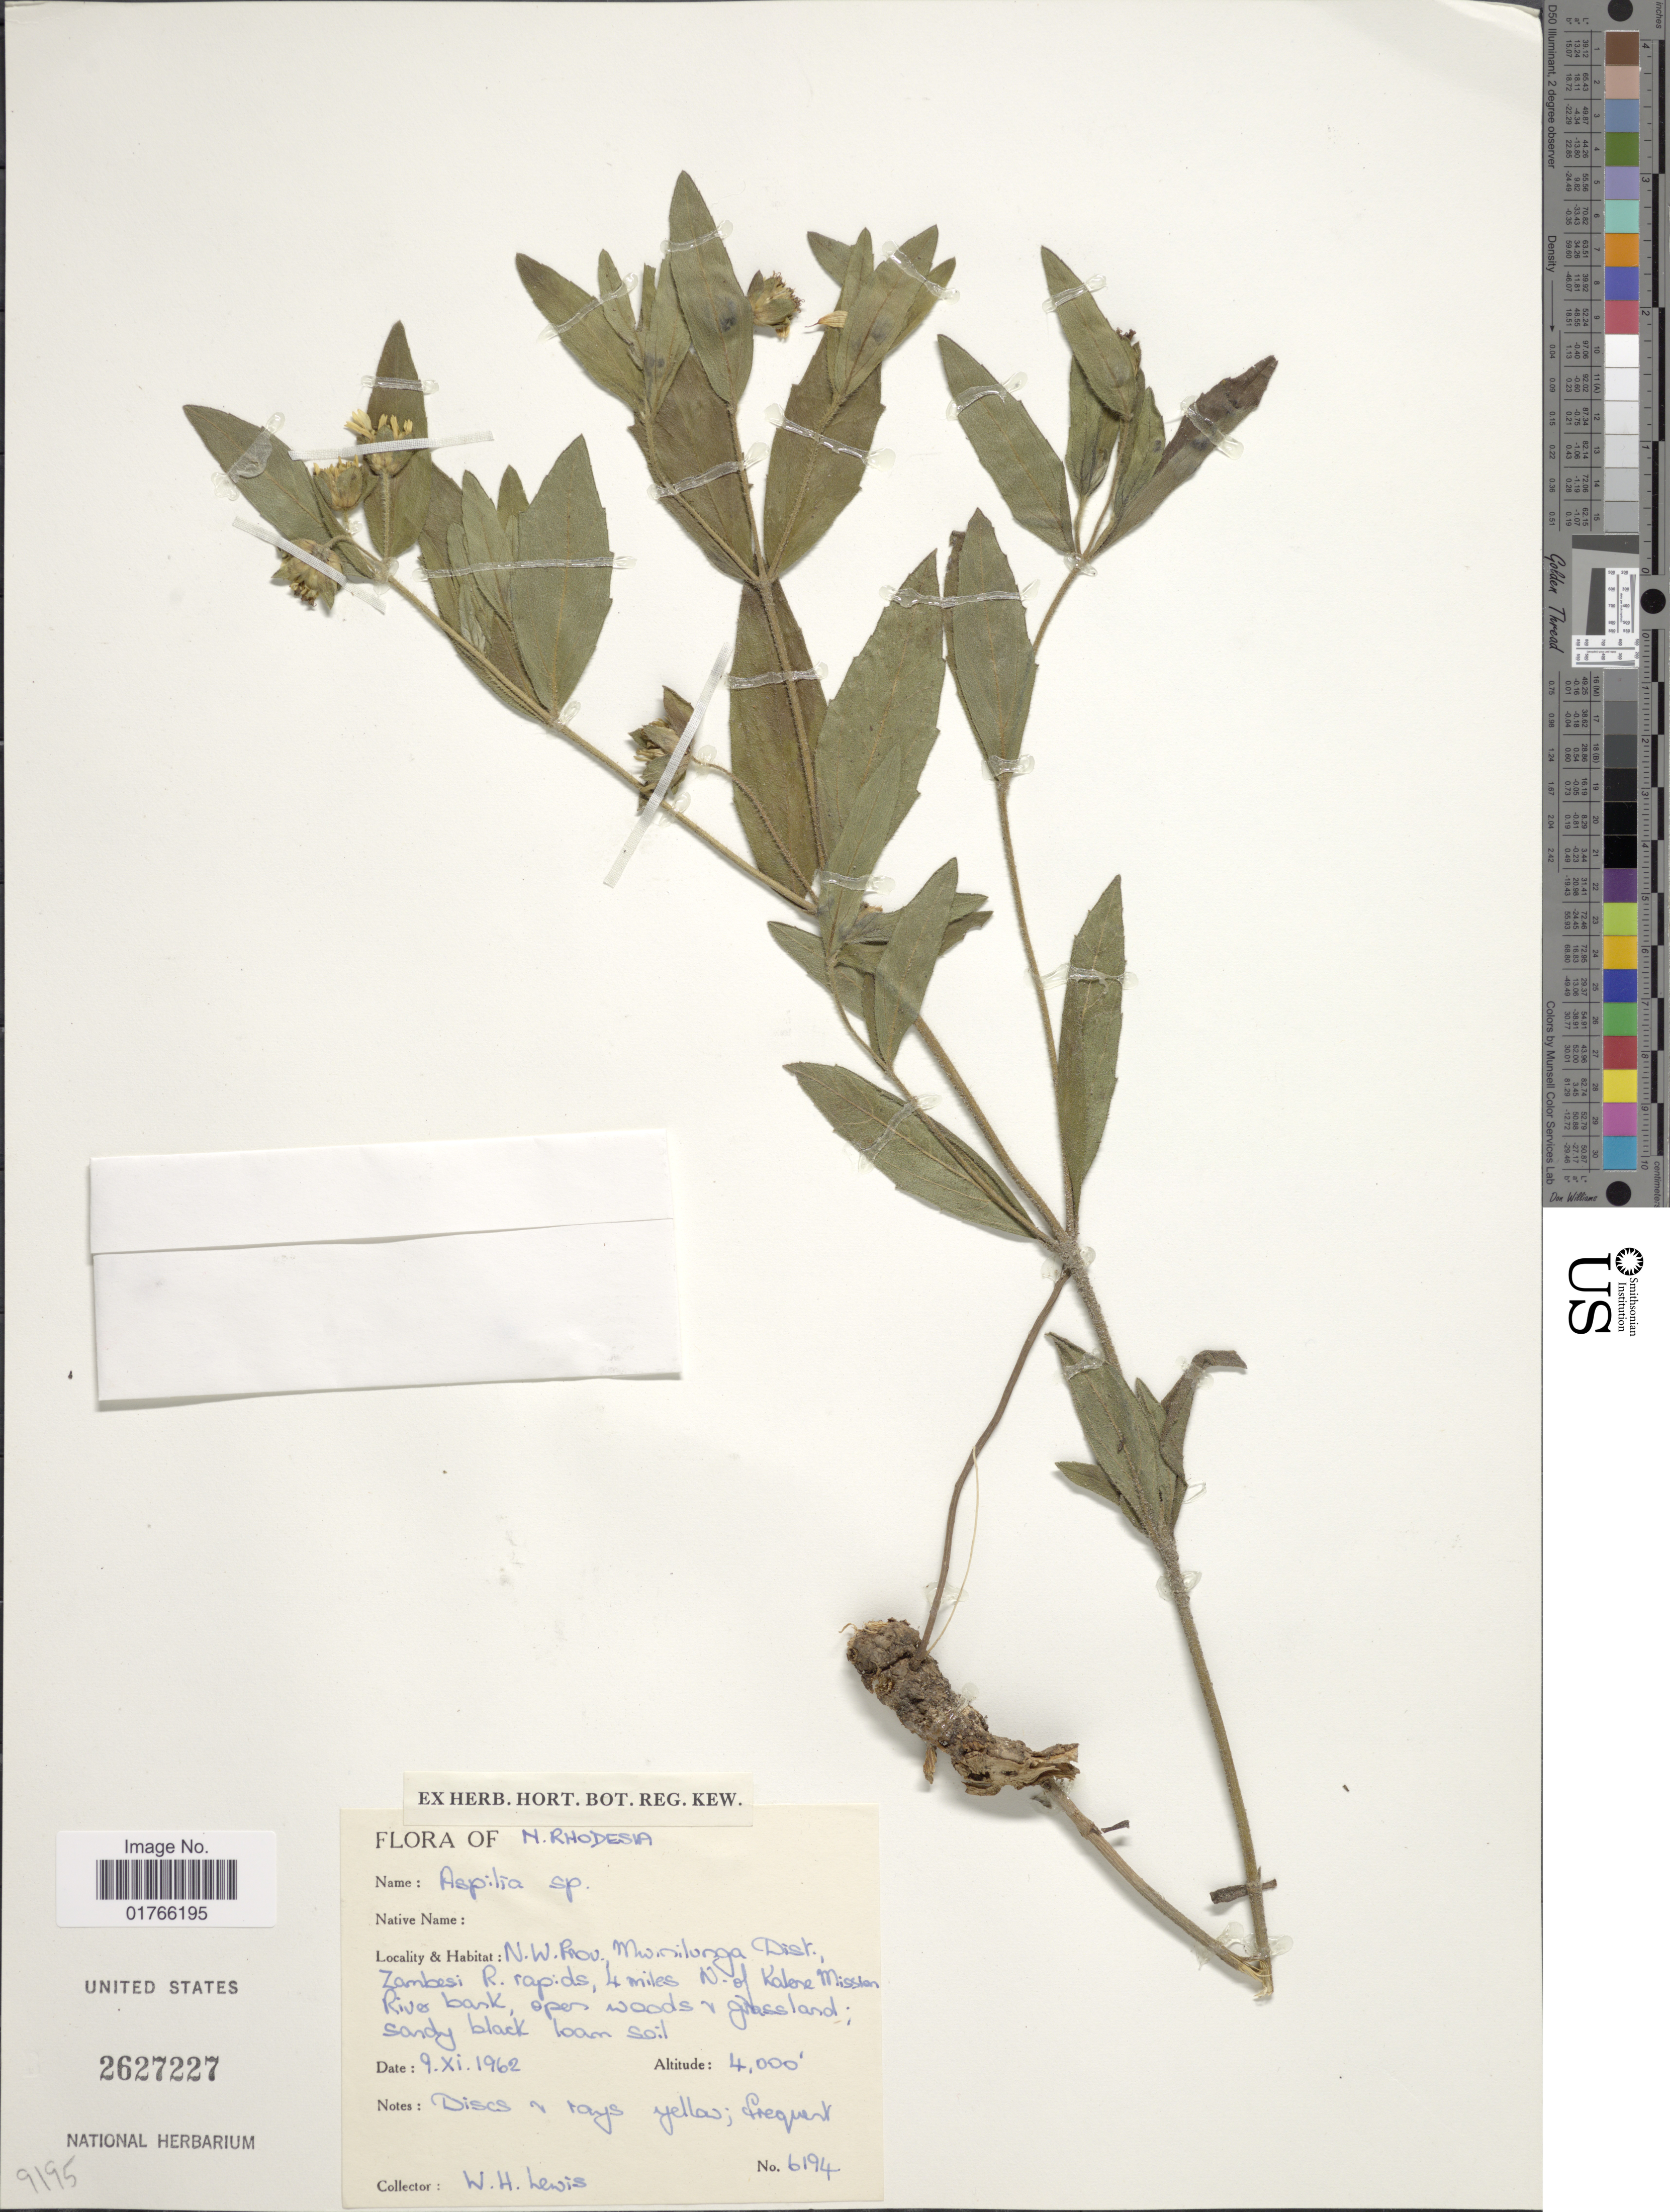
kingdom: Plantae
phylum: Tracheophyta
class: Magnoliopsida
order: Asterales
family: Asteraceae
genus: Aspilia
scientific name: Aspilia sp.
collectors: W. H. Lewis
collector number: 6194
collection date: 1962-11-09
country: Zambia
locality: N. Rhodesia, N. W. Prov., Mwinilunga Dist., Zambesi R. rapids, 4 miles N of Kalene Mission River bank.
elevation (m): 1219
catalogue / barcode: US 2627227